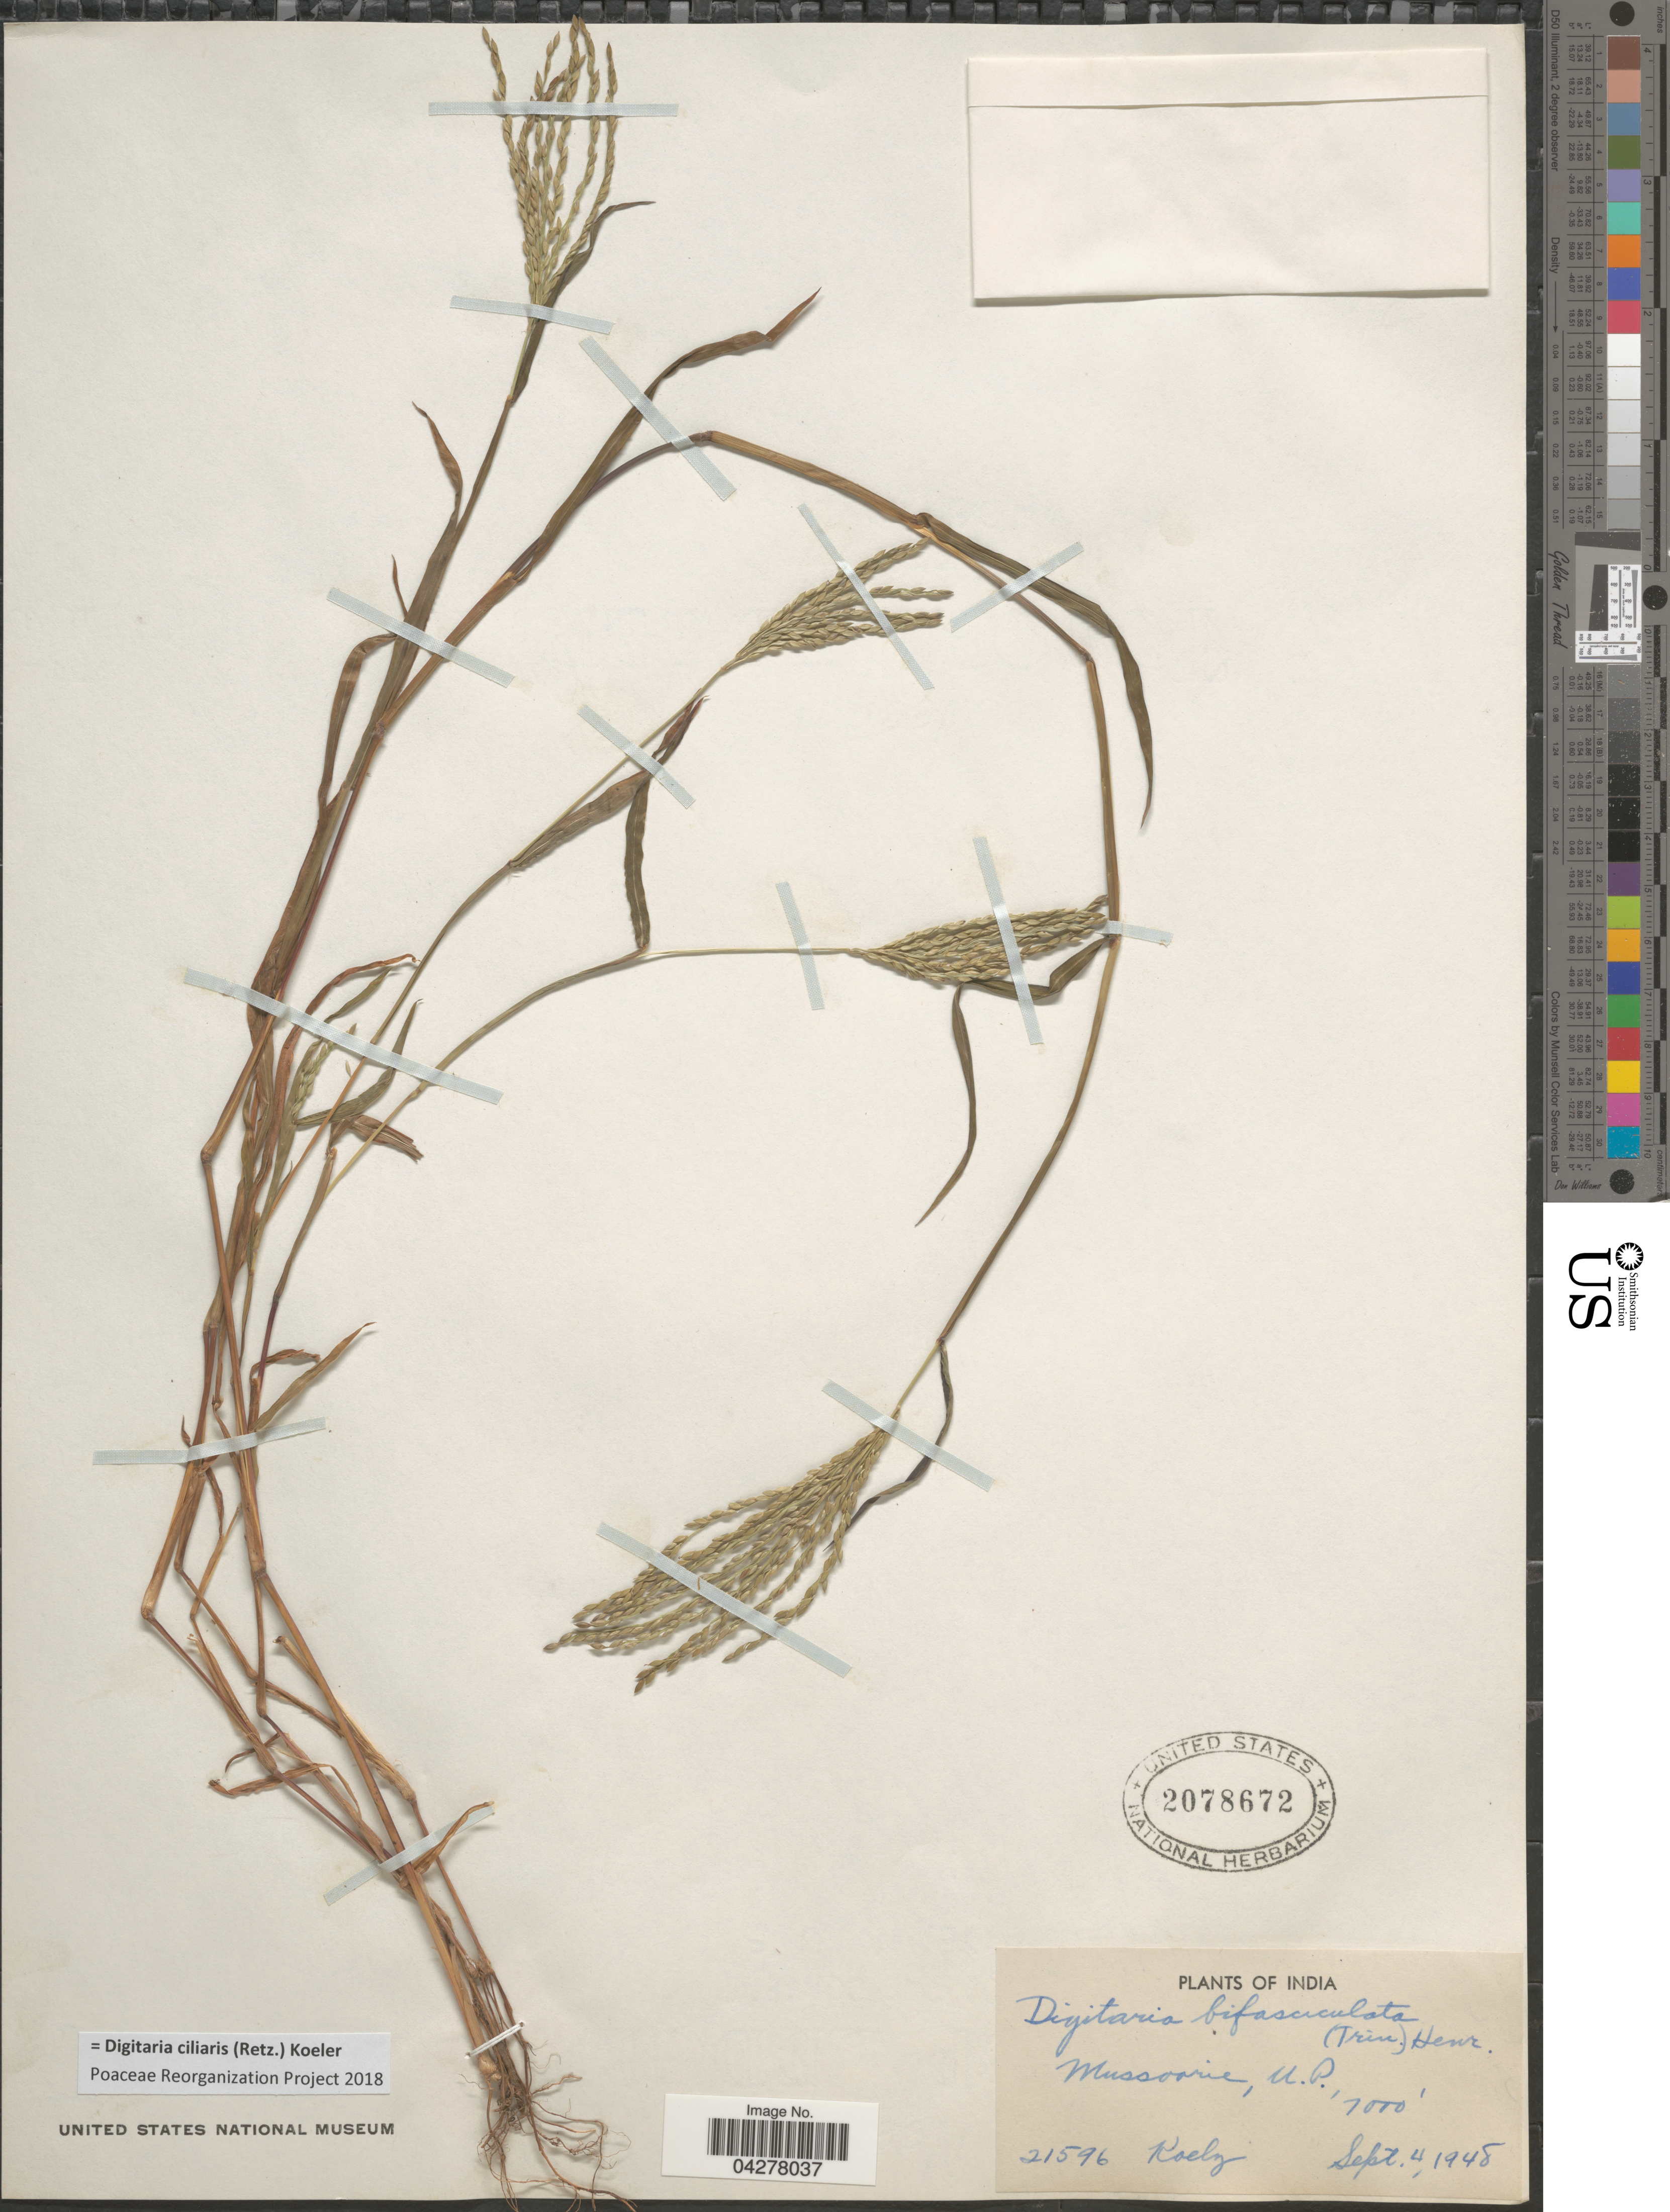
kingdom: Plantae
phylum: Tracheophyta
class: Liliopsida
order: Poales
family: Poaceae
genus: Digitaria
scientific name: Digitaria compacta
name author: (Roth) Veldkamp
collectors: Koelz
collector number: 21596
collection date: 1948-09-04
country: India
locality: Mussoorie, U.P.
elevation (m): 2134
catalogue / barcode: US 2078672